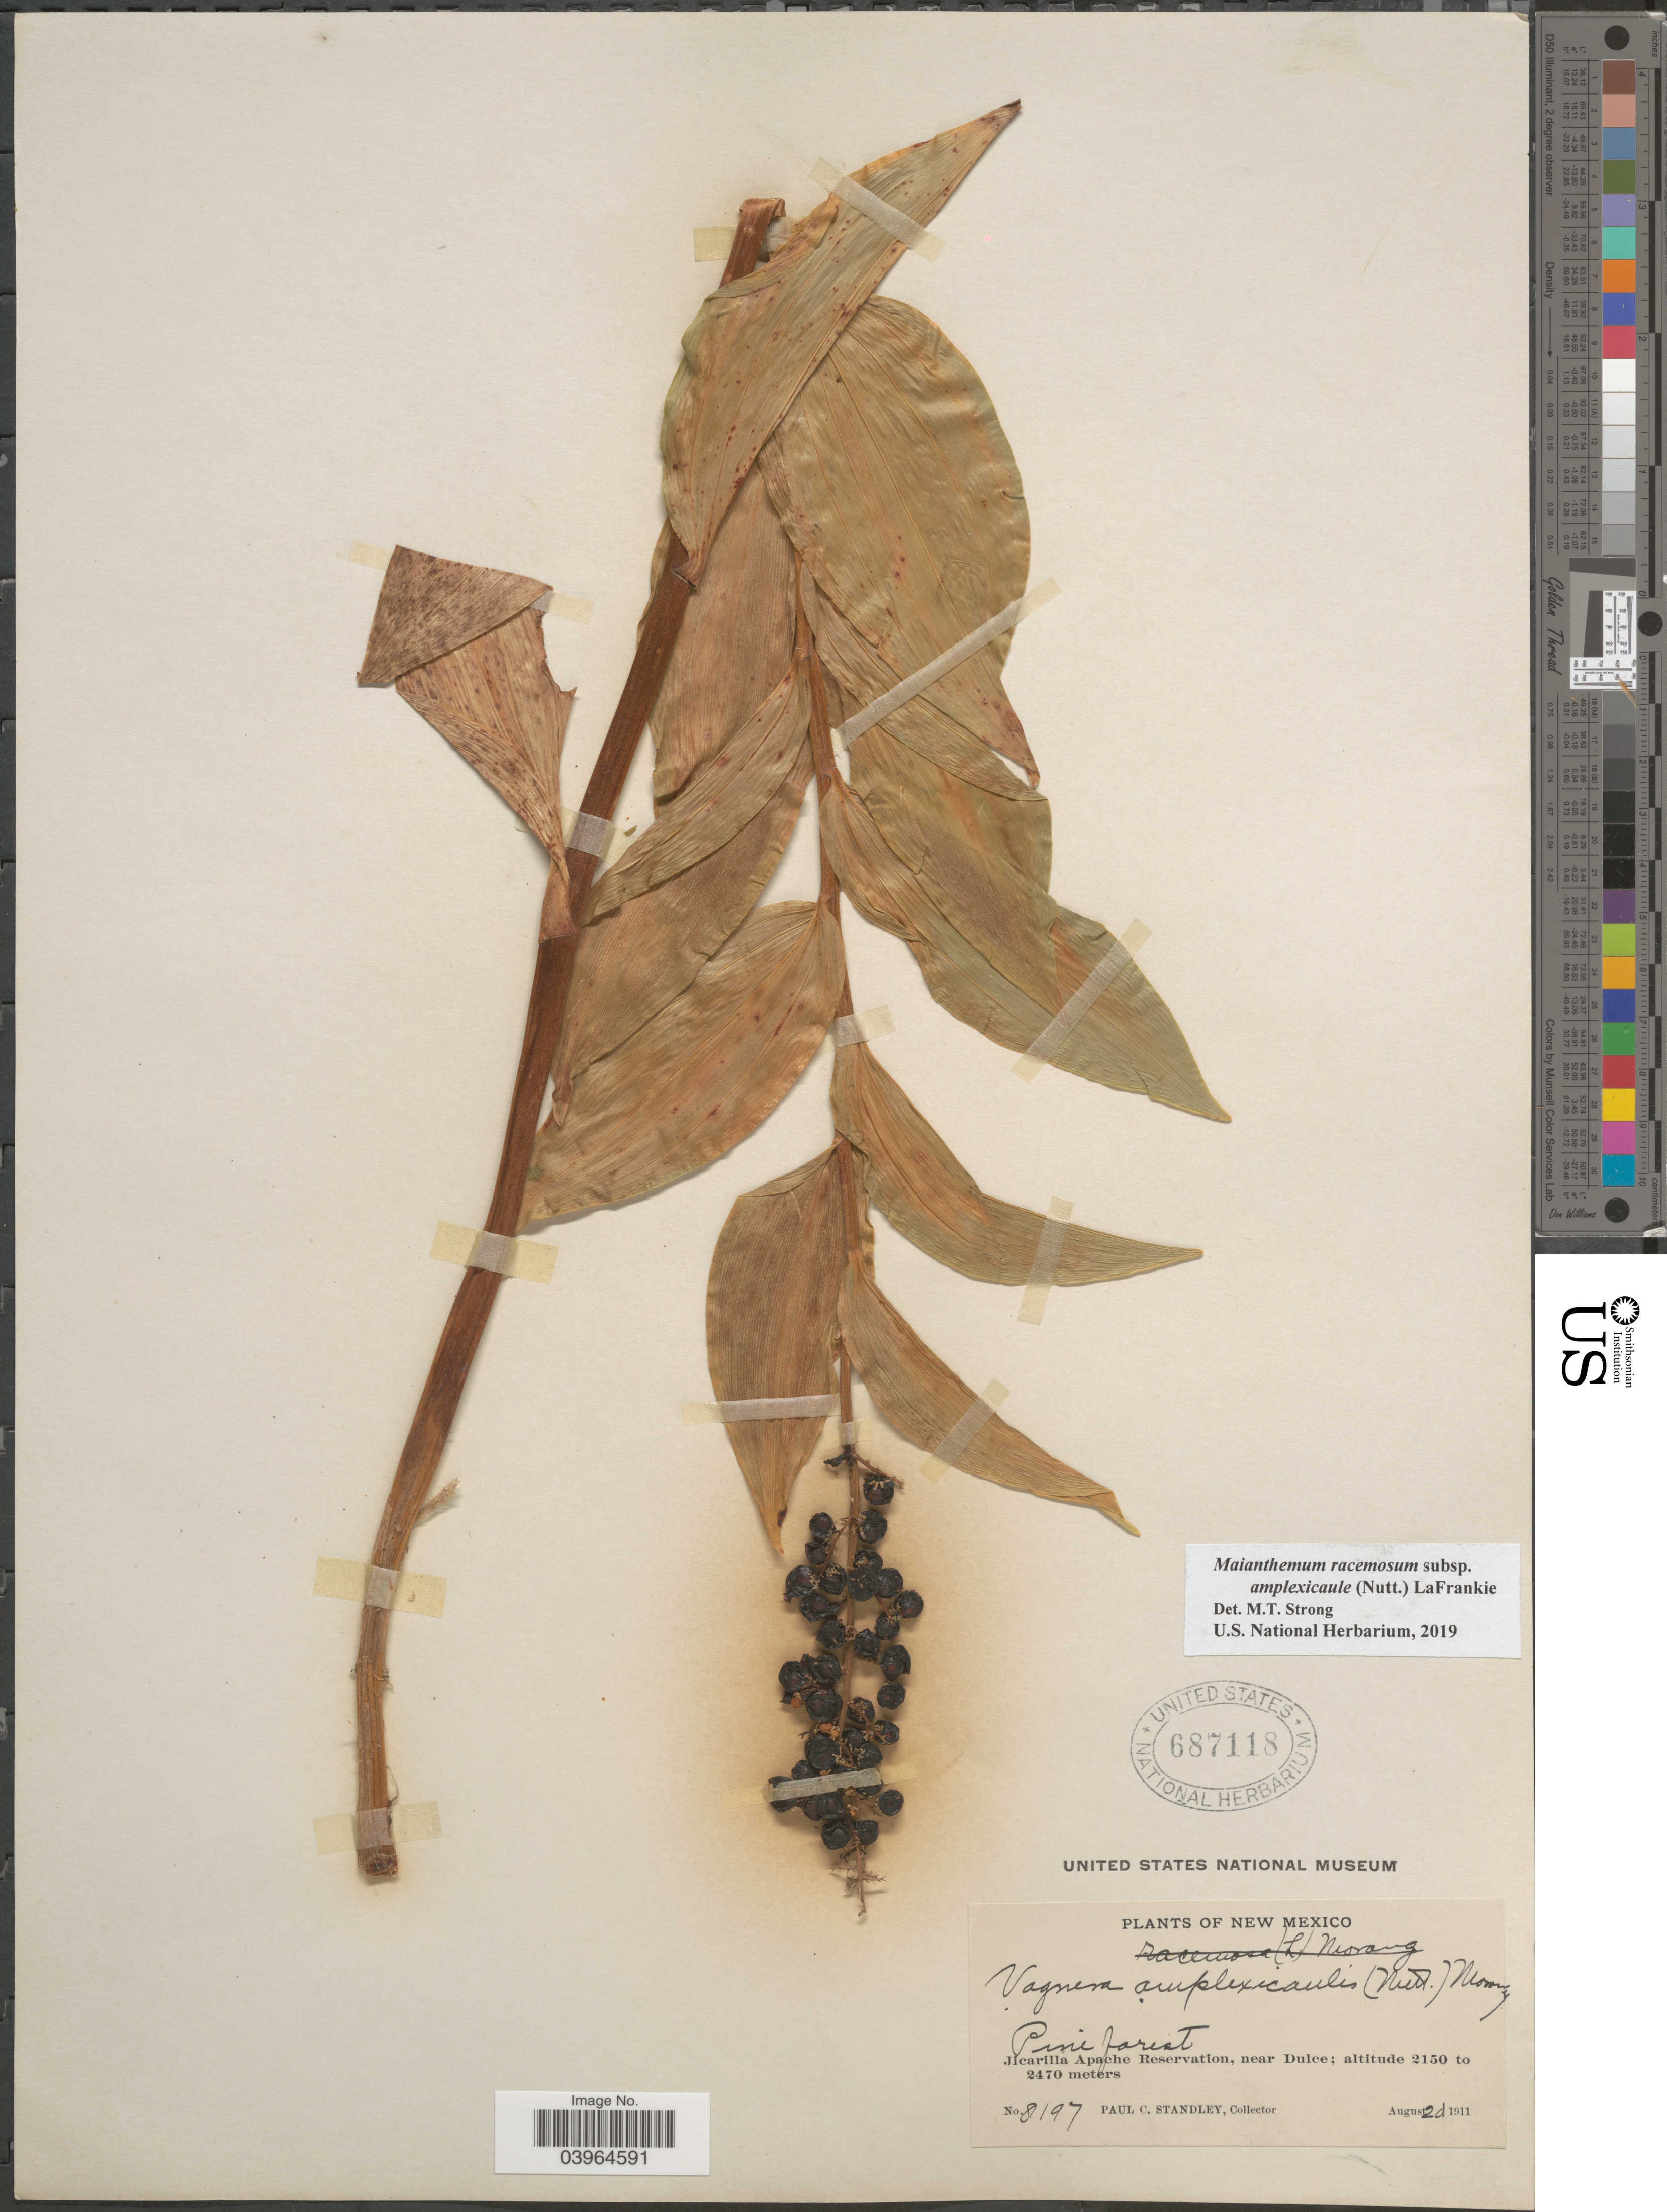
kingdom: Plantae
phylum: Tracheophyta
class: Liliopsida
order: Asparagales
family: Asparagaceae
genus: Maianthemum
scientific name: Maianthemum racemosum subsp. amplexicaule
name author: (Nutt.) LaFrankie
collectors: P. C. Standley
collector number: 8197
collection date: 1911-08-20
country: United States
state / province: New Mexico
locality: Jicarilla Apache Reservation, near Dulce.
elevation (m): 2150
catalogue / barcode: US 687118